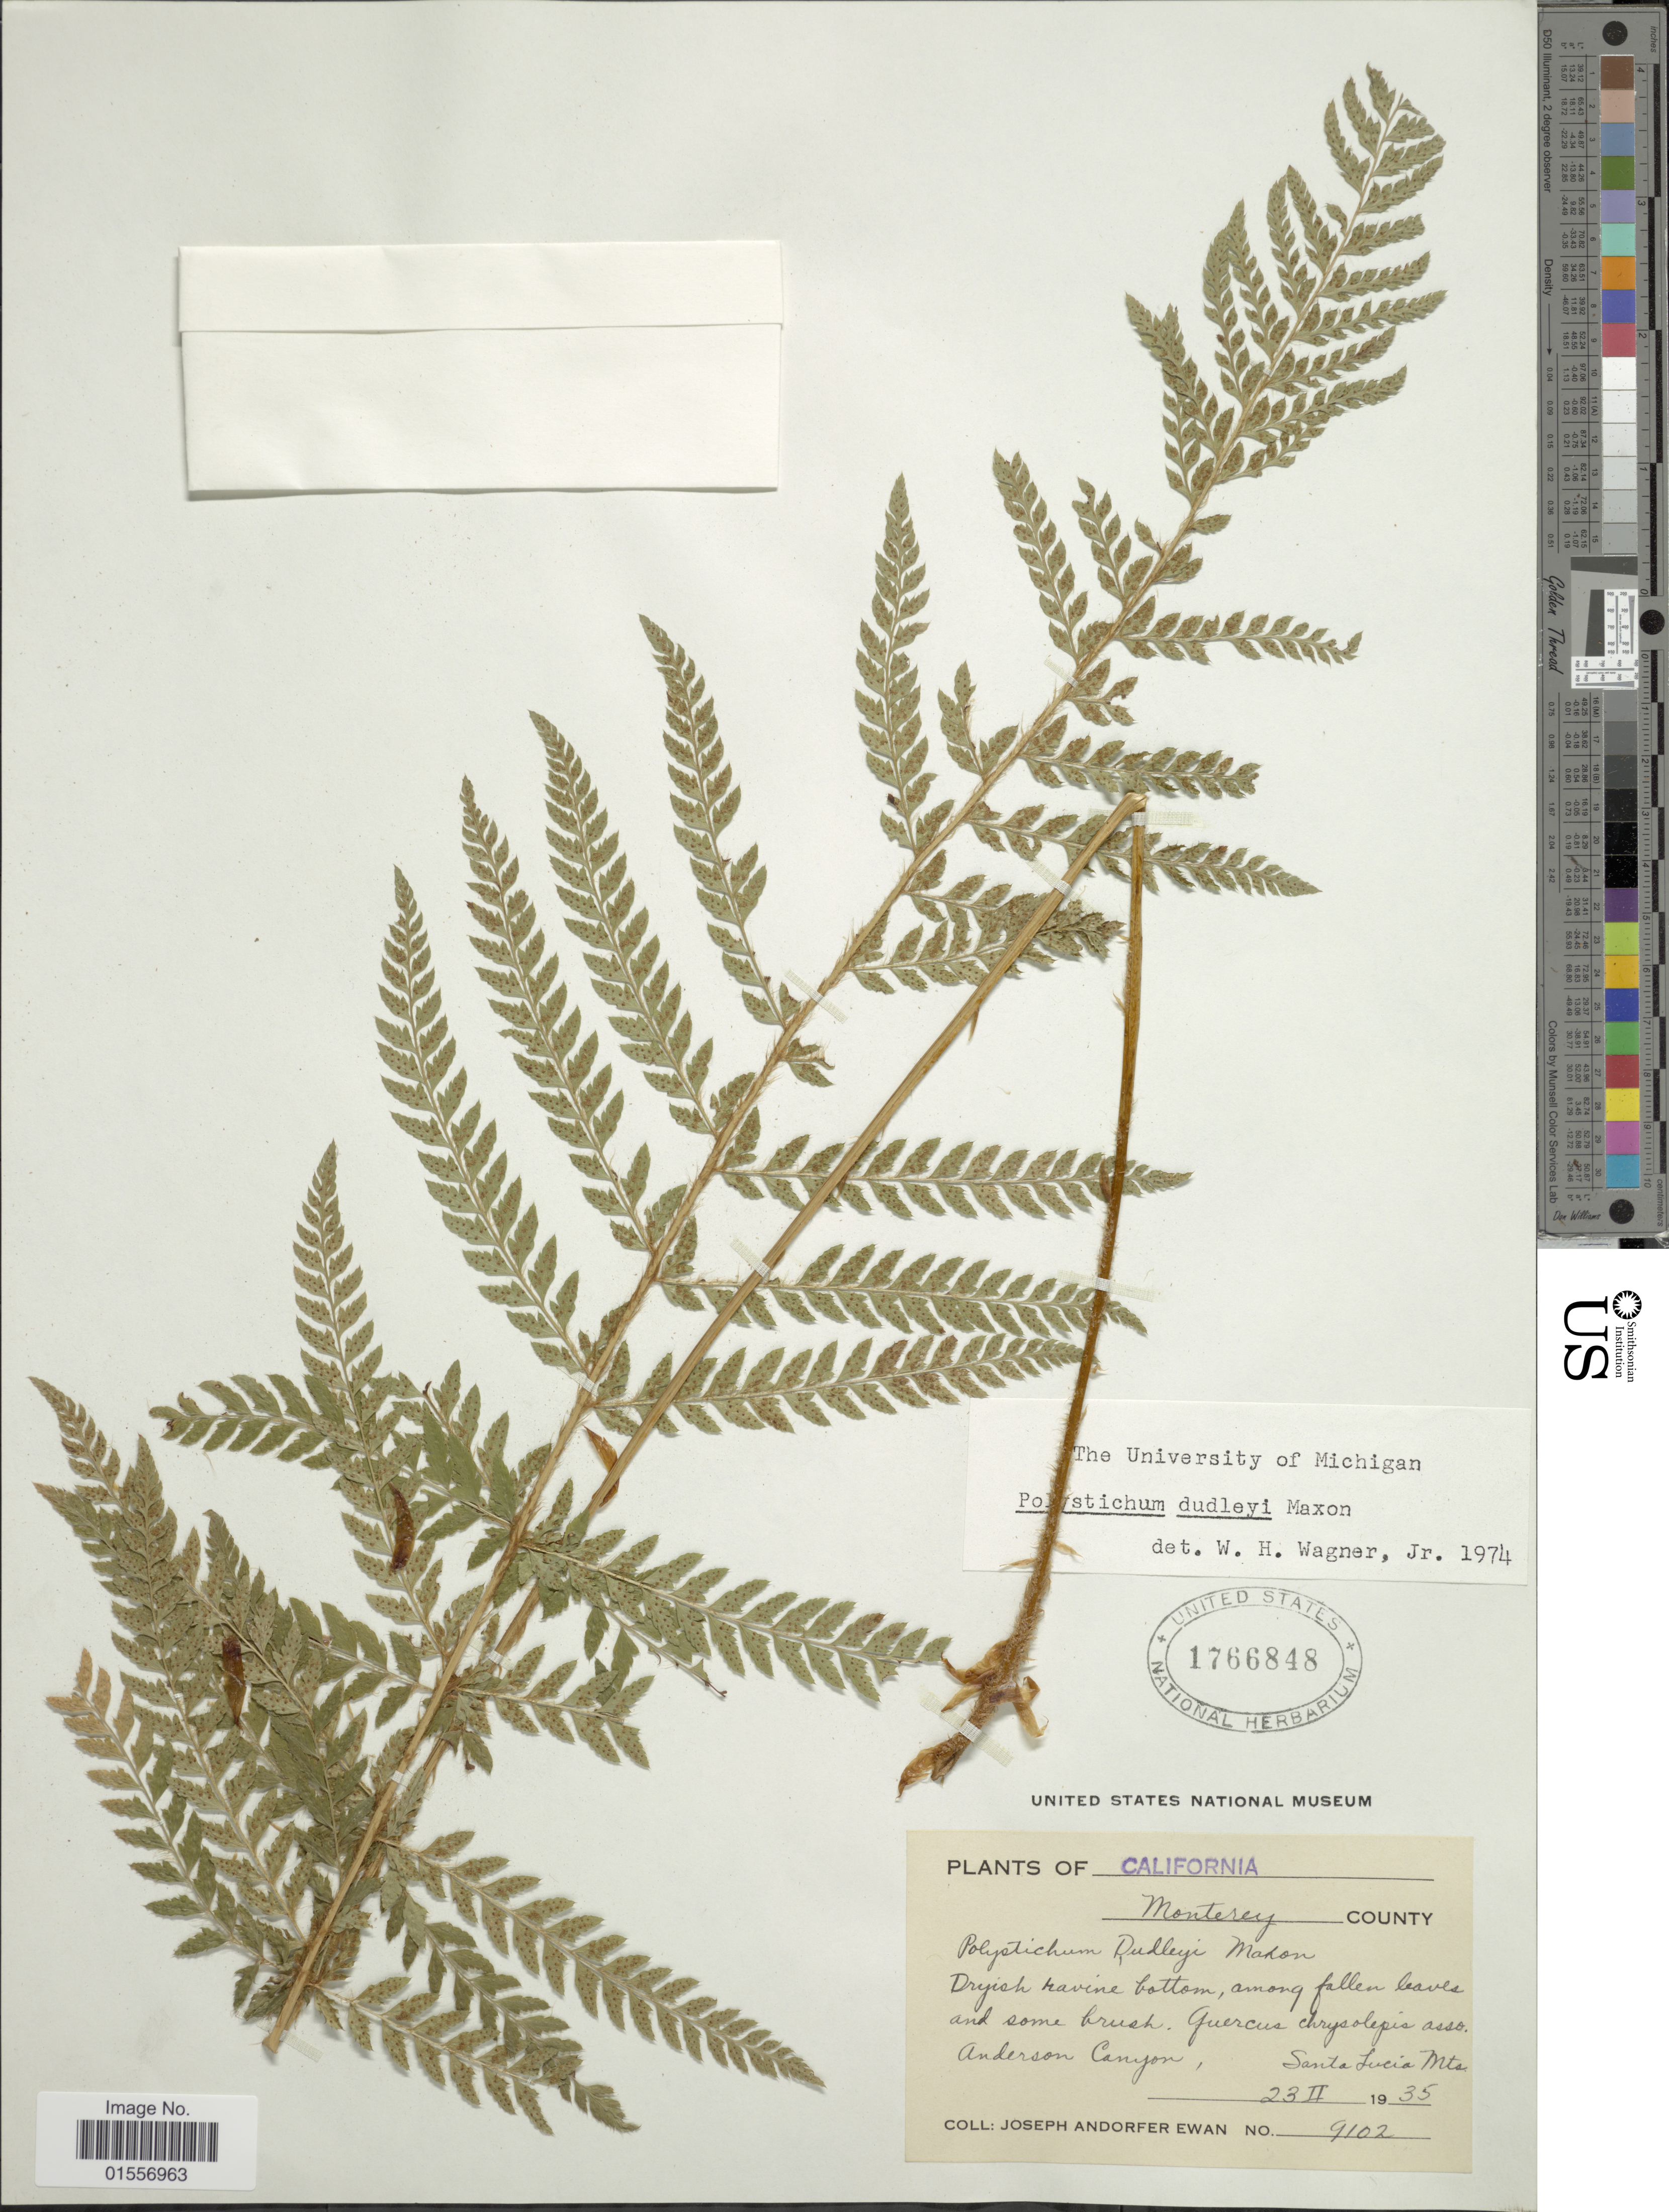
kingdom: Plantae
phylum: Tracheophyta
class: Polypodiopsida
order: Polypodiales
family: Dryopteridaceae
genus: Polystichum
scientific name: Polystichum dudleyi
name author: Maxon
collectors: J. A. Ewan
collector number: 9102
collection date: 1935-02-23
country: United States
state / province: California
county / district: Monterey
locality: Monterey County, Anderson Canyon, Santa Lucia Mts.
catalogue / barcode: US 1766848